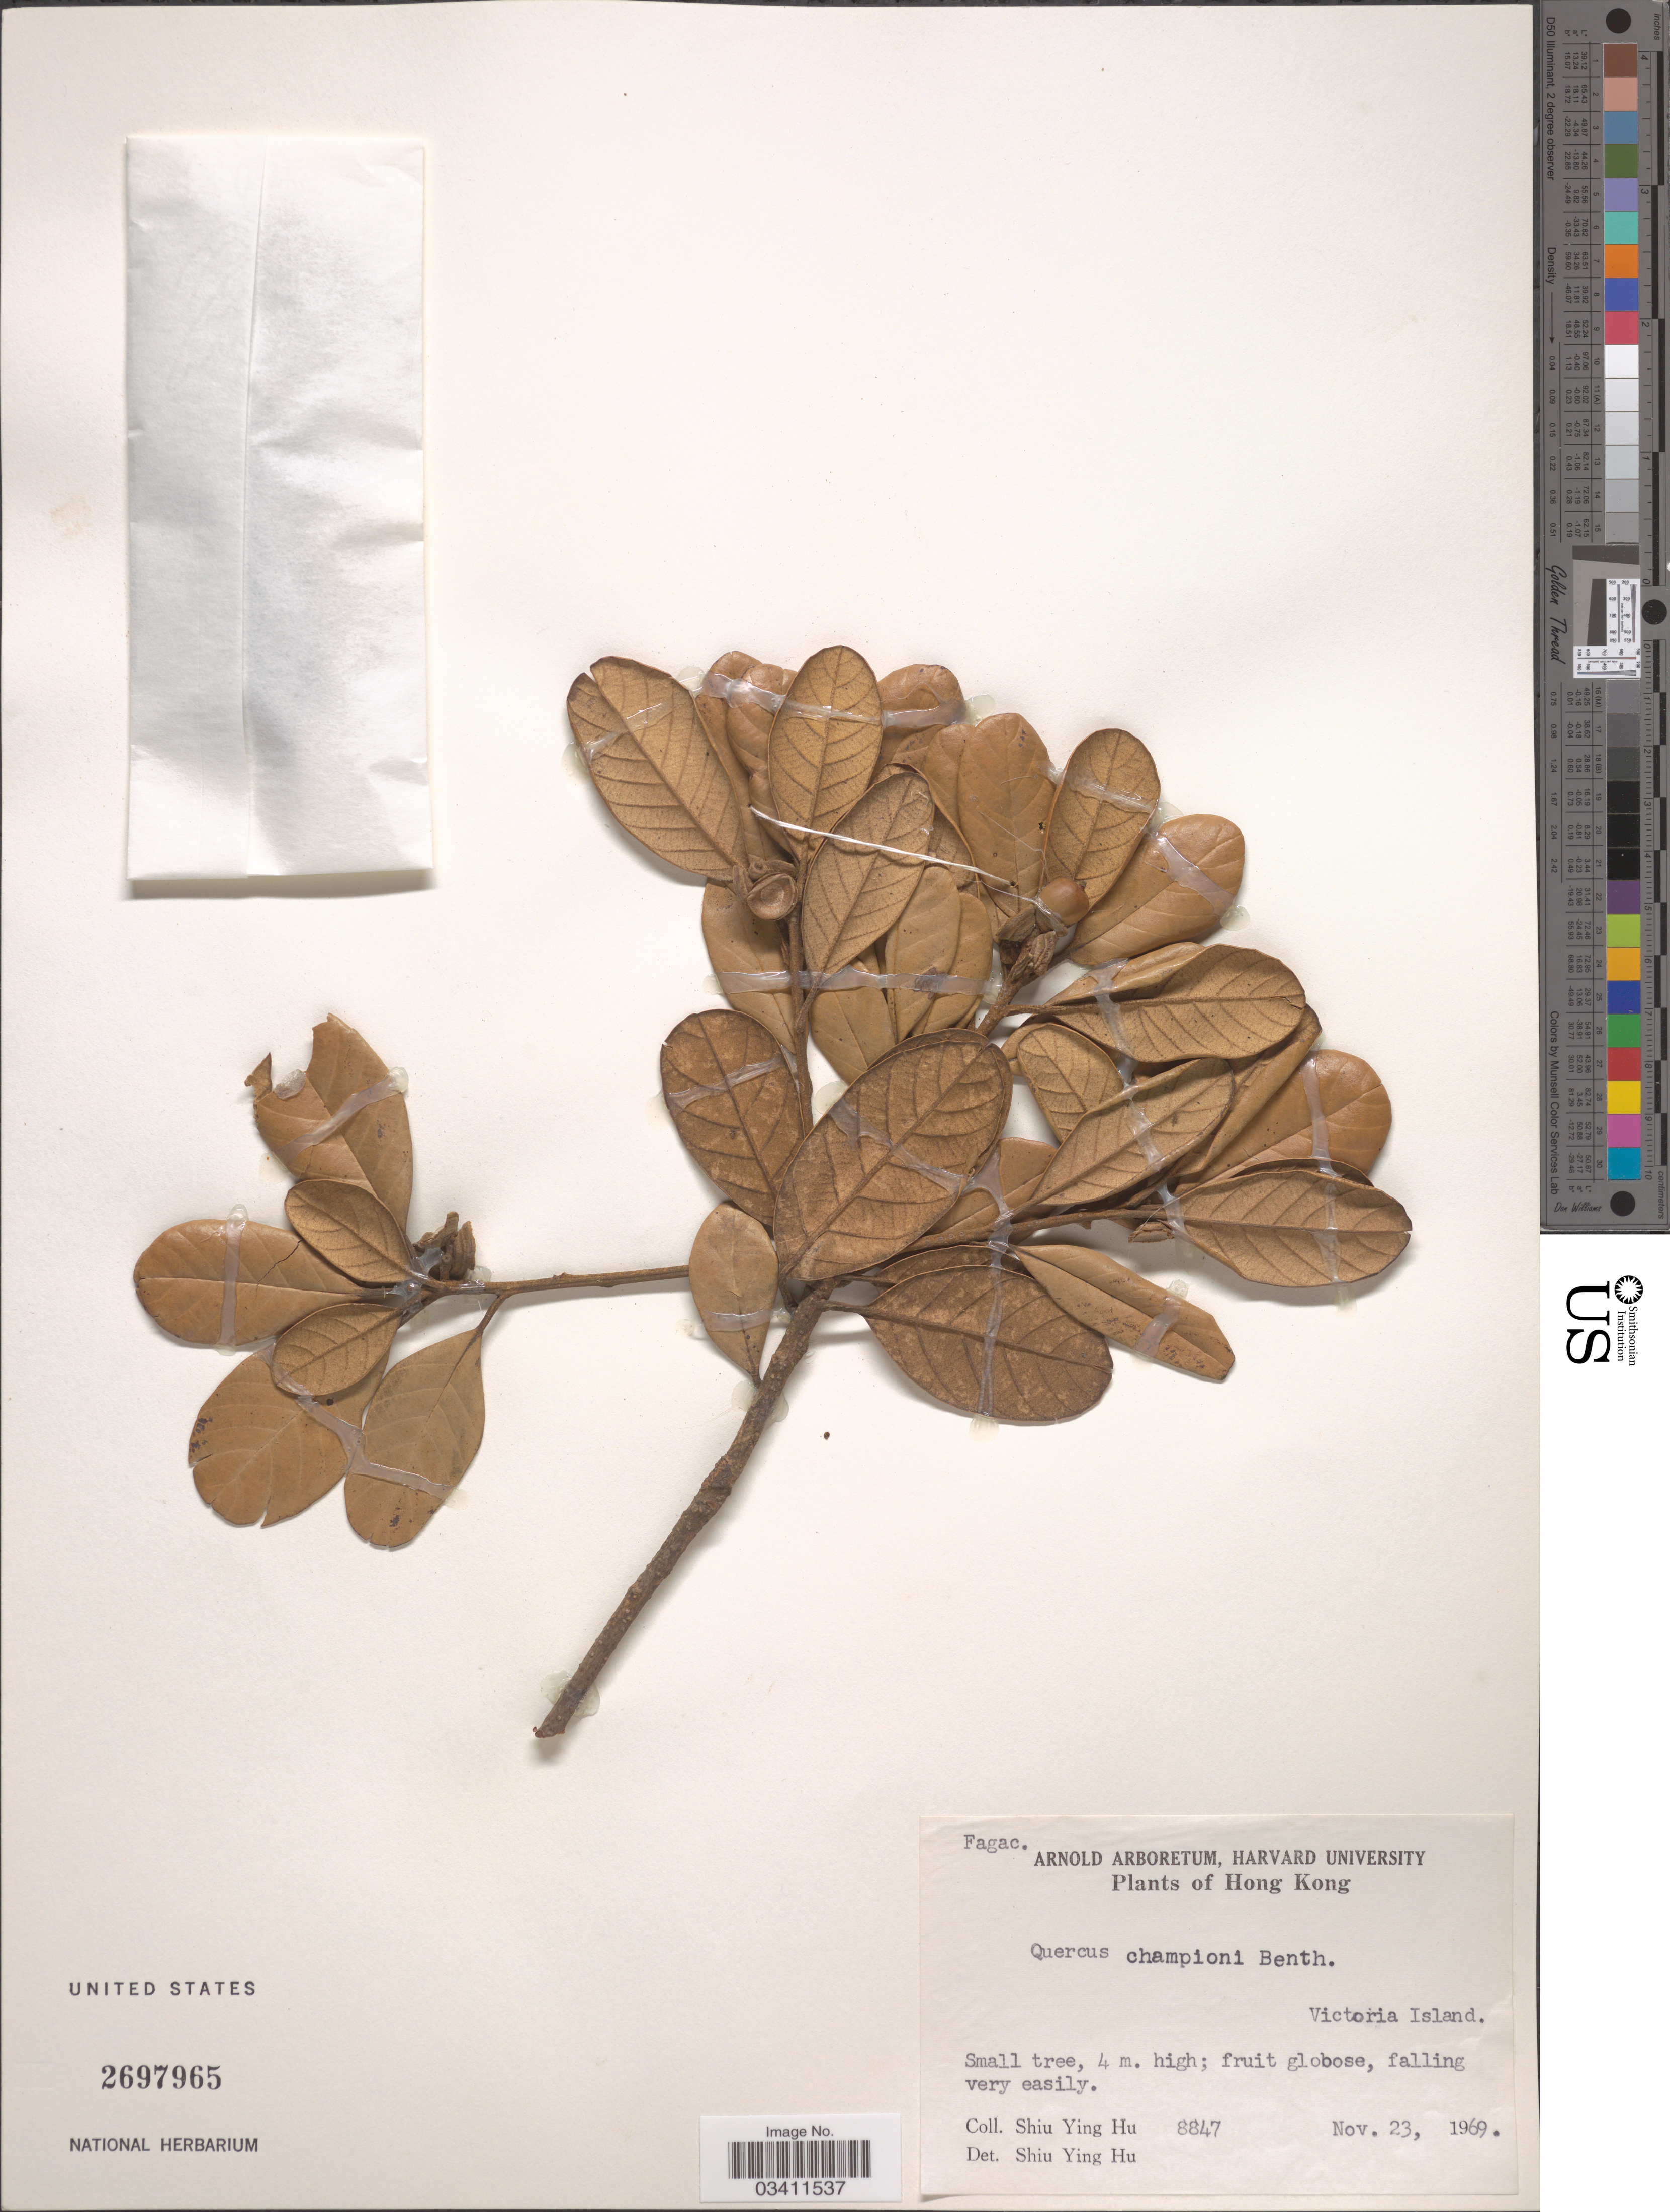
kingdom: Plantae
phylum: Tracheophyta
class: Magnoliopsida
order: Fagales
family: Fagaceae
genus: Quercus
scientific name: Quercus championii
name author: Benth.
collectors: S. Y. Hu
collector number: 8847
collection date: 1969-11-23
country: China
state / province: Hong Kong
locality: Victoria Island.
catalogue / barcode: US 2697965